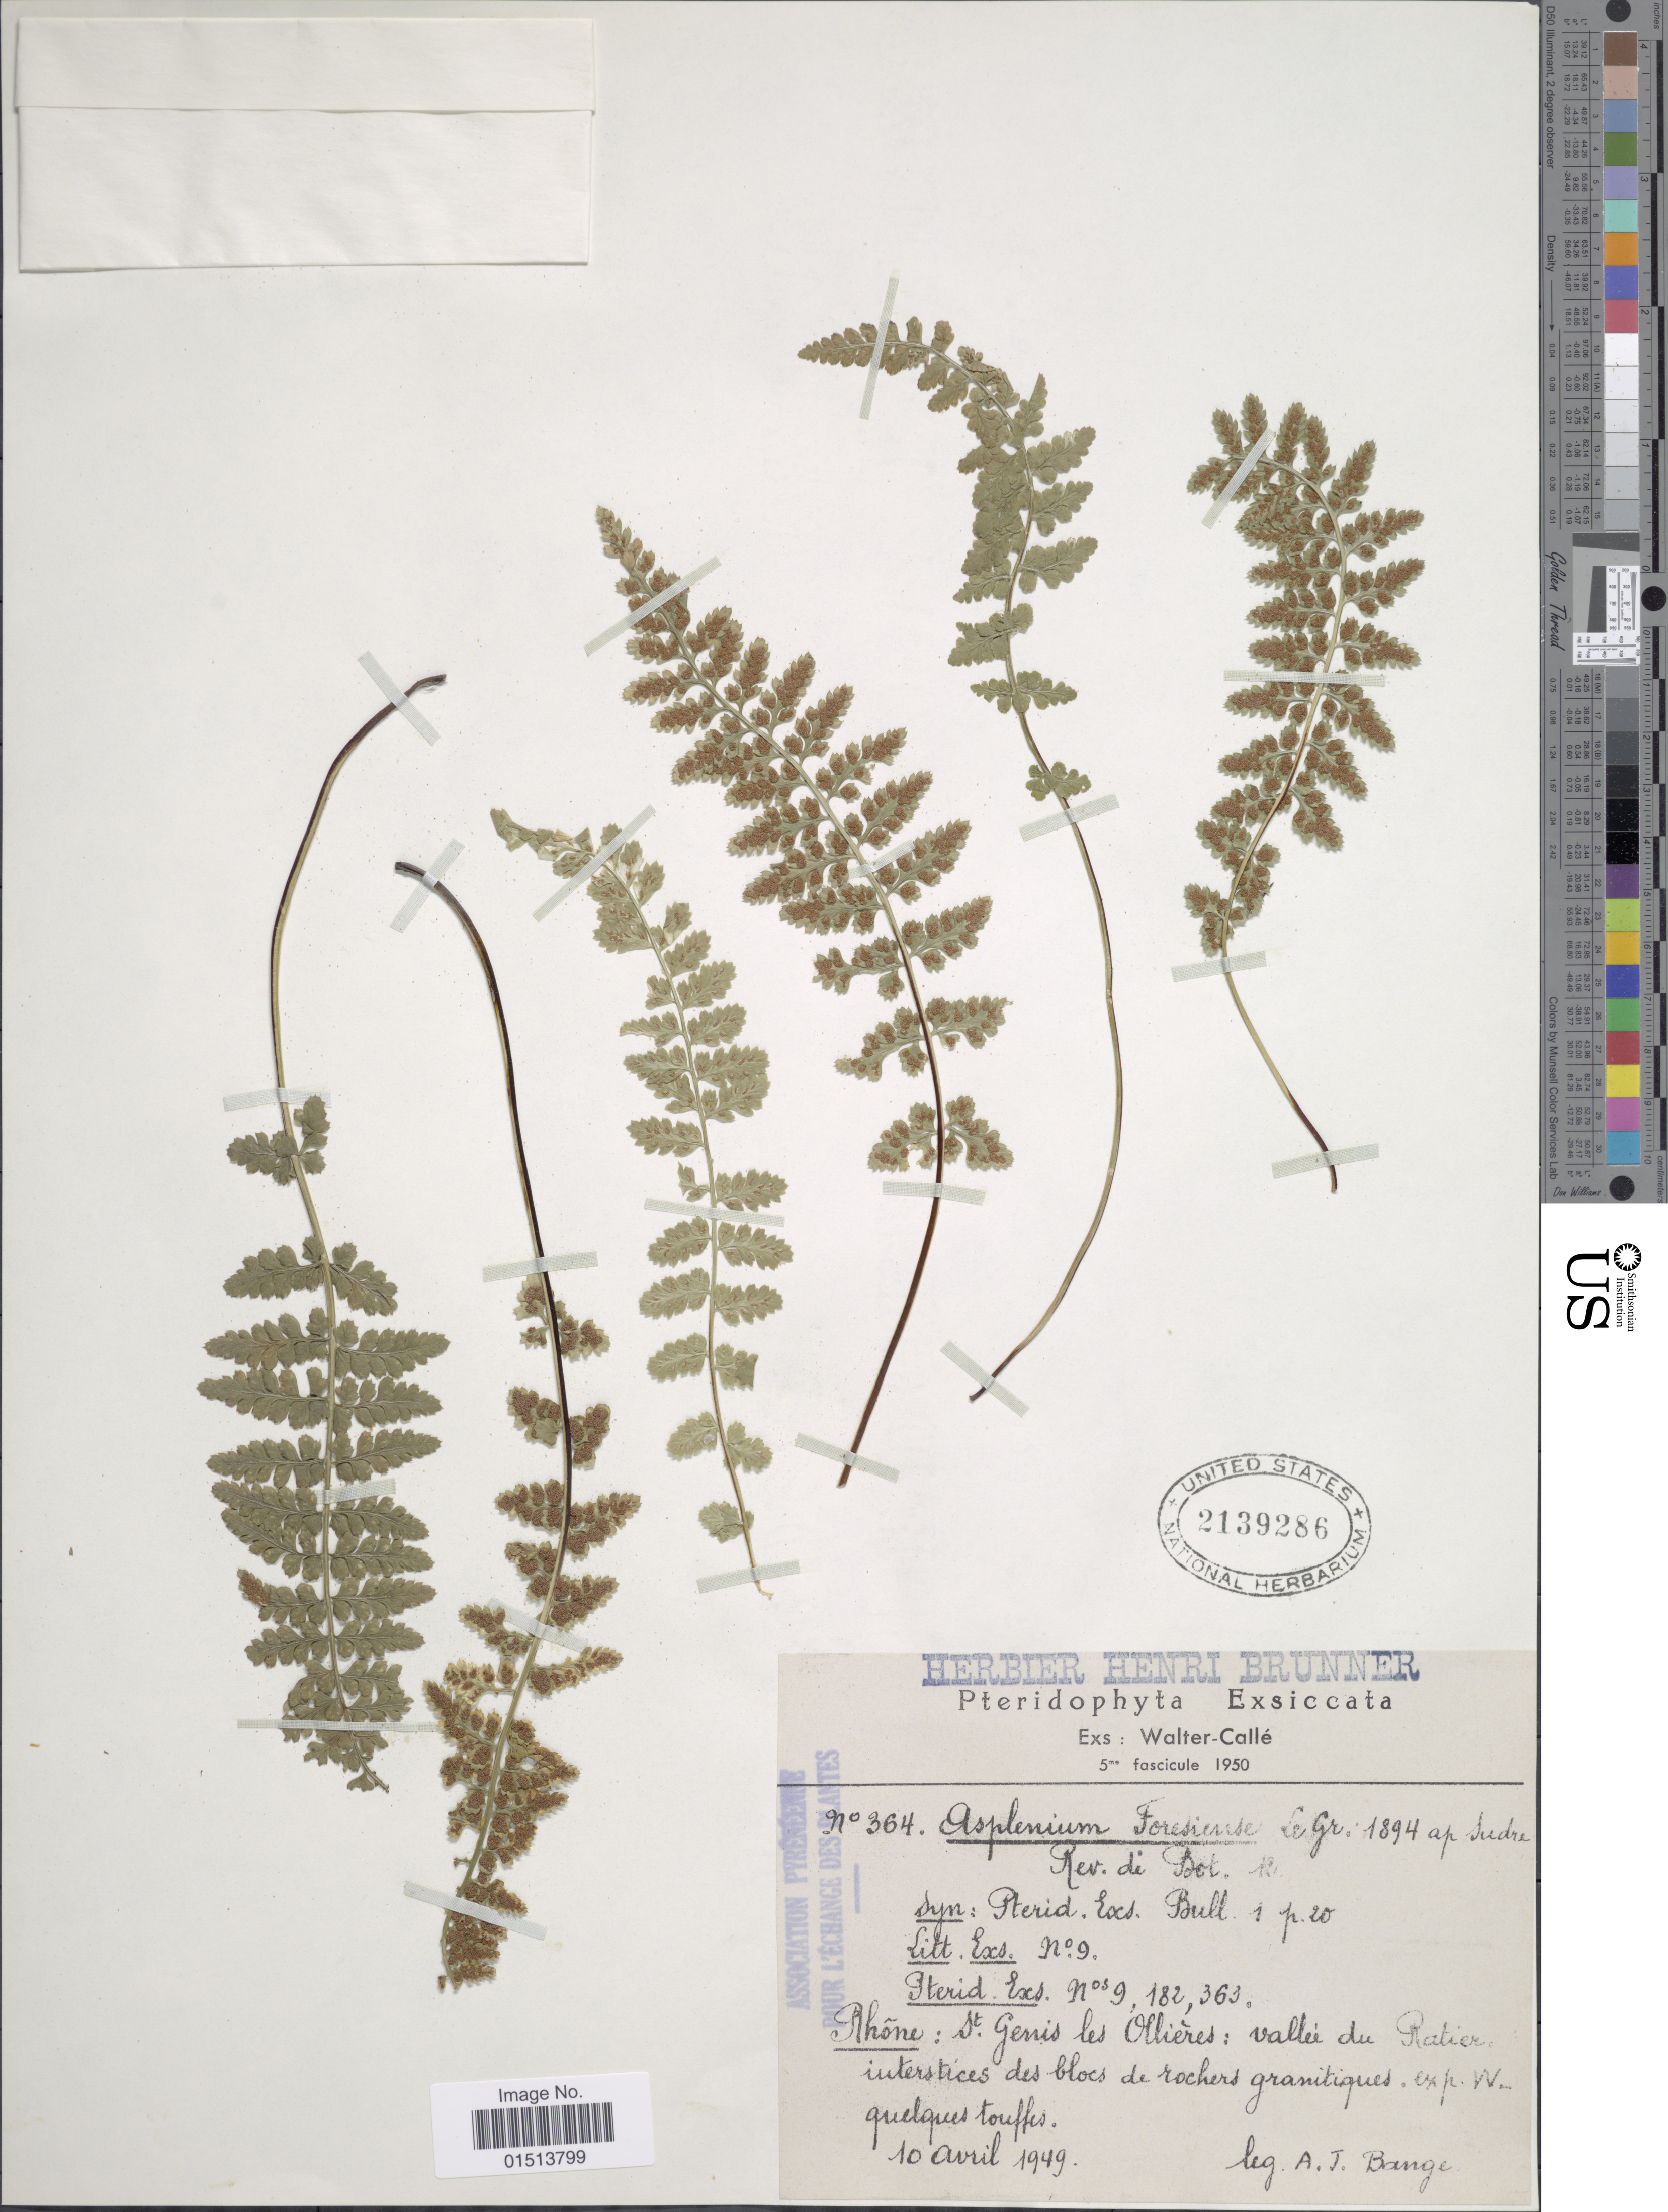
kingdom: Plantae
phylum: Tracheophyta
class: Polypodiopsida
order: Polypodiales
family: Aspleniaceae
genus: Asplenium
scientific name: Asplenium foreziense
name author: Magnier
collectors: A. J. Bange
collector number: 364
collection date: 1949-04-10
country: France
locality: Rhône: St. Genis les Ollieres: vallee du Ratier interstices des bloes de rochers granitiques, exp. W. quelques touffes.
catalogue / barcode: US 2139286